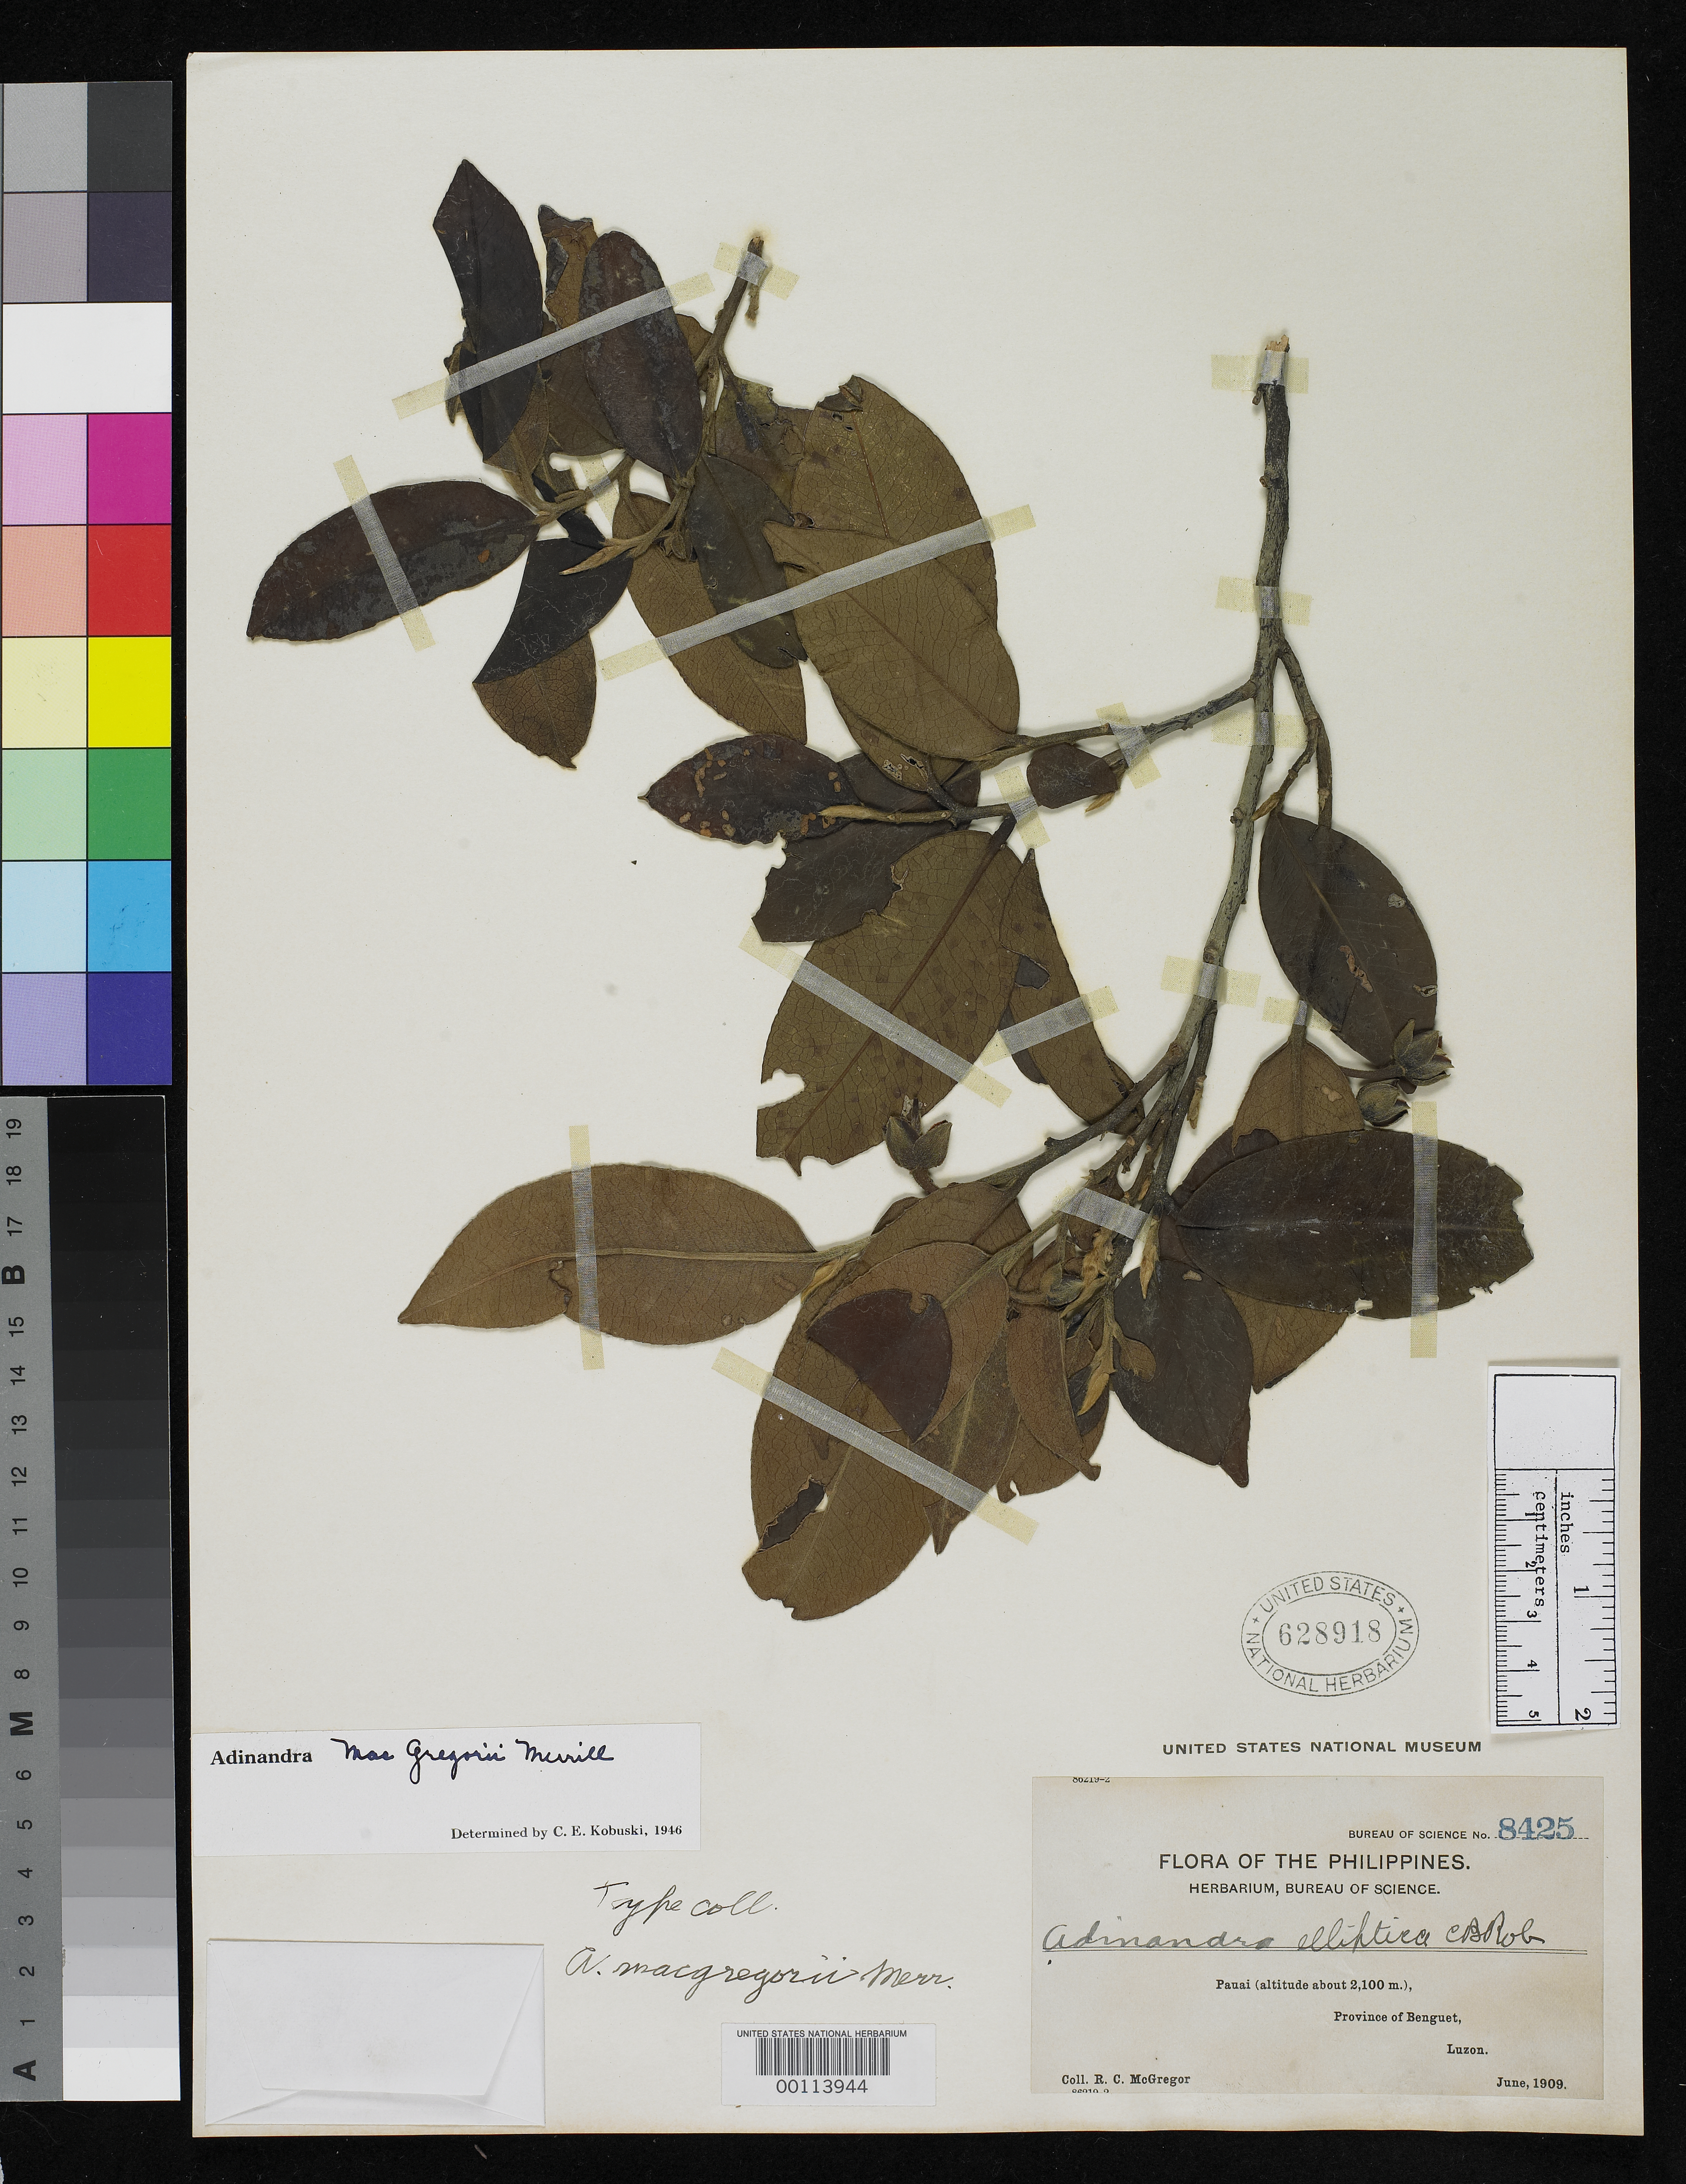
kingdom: Plantae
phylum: Tracheophyta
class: Magnoliopsida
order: Ericales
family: Pentaphylacaceae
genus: Adinandra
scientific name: Adinandra macgregorii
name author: Merr.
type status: Isotype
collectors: R. C. McGregor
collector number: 8425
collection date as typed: Jun 1909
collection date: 1909-06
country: Philippines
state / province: Cordillera (Administrative Region)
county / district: Benguet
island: Luzon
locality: Pauai.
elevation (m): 2100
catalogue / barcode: US 628918